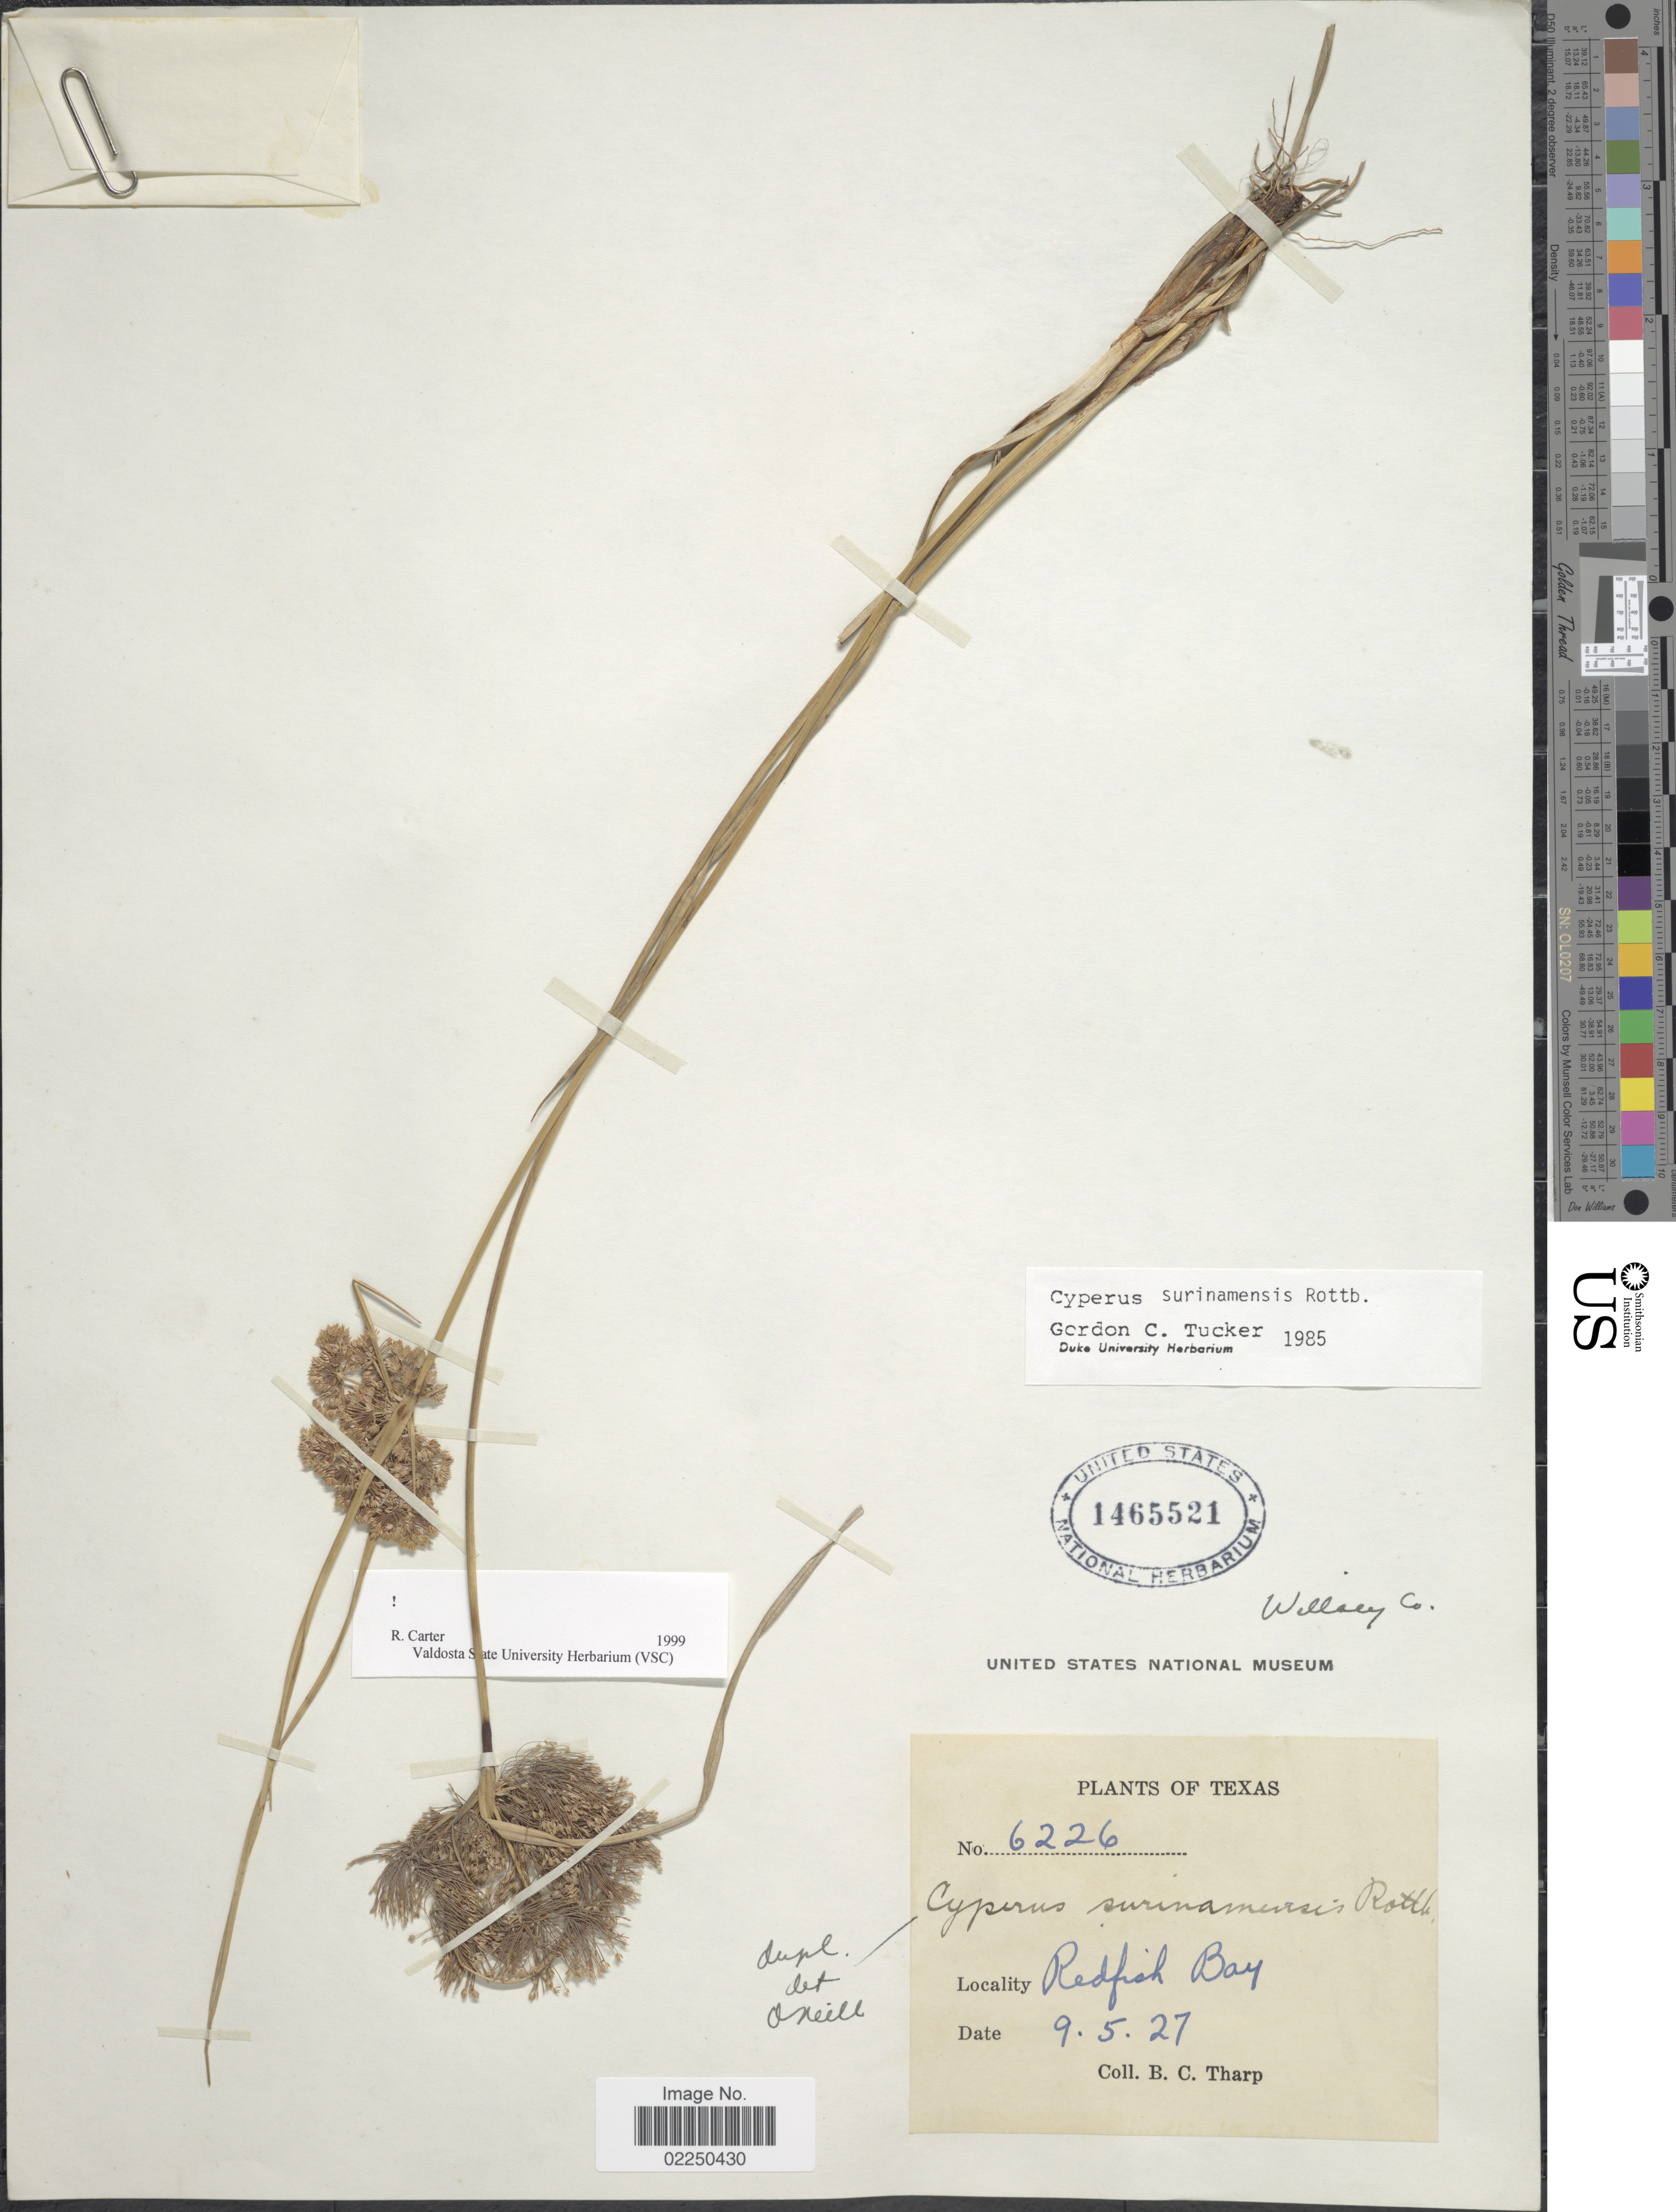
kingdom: Plantae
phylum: Tracheophyta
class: Liliopsida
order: Poales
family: Cyperaceae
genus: Cyperus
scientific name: Cyperus surinamensis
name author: Rottb.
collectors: B. C. Tharp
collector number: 6226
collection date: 1927-09-05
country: United States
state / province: Texas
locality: Redfish Bay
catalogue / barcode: US 1465521